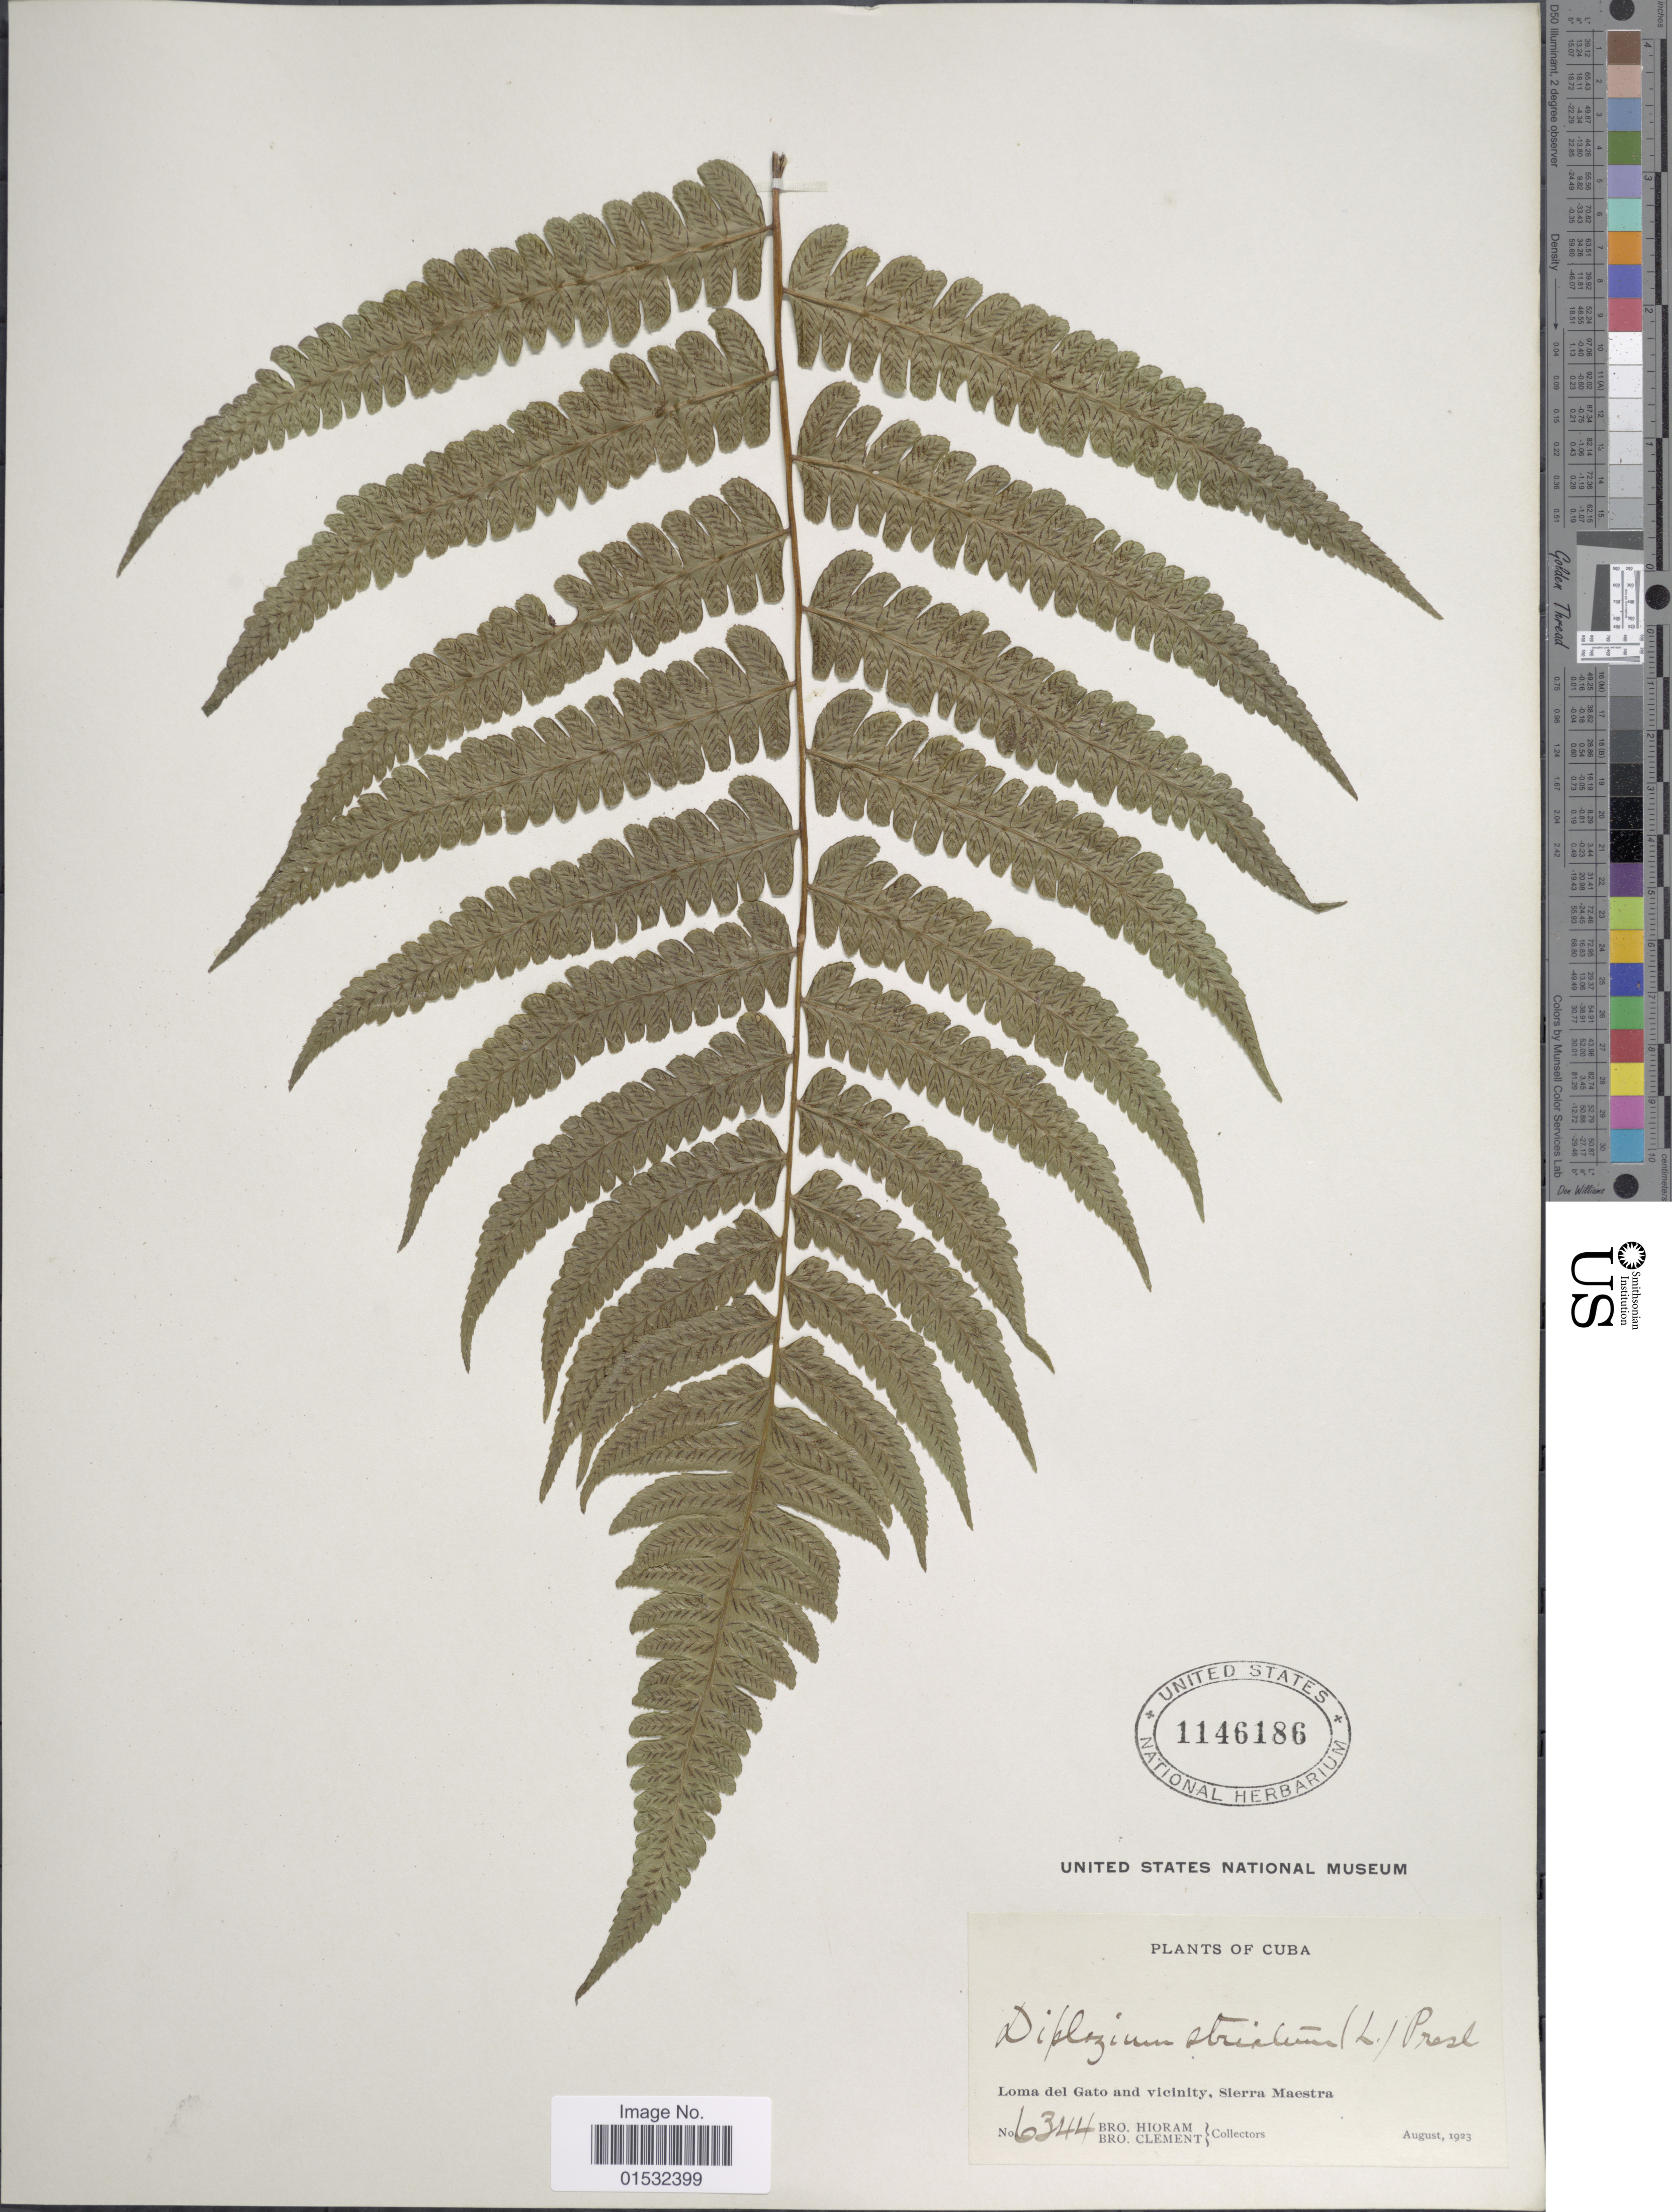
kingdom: Plantae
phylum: Tracheophyta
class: Polypodiopsida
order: Polypodiales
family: Athyriaceae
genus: Diplazium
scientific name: Diplazium striatum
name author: (L.) C. Presl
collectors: Bro. Hioram & B. Clement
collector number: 6344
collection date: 1923-08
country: Cuba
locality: Loma del Gato and vicinity, Sierra Maestra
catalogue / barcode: US 11465186